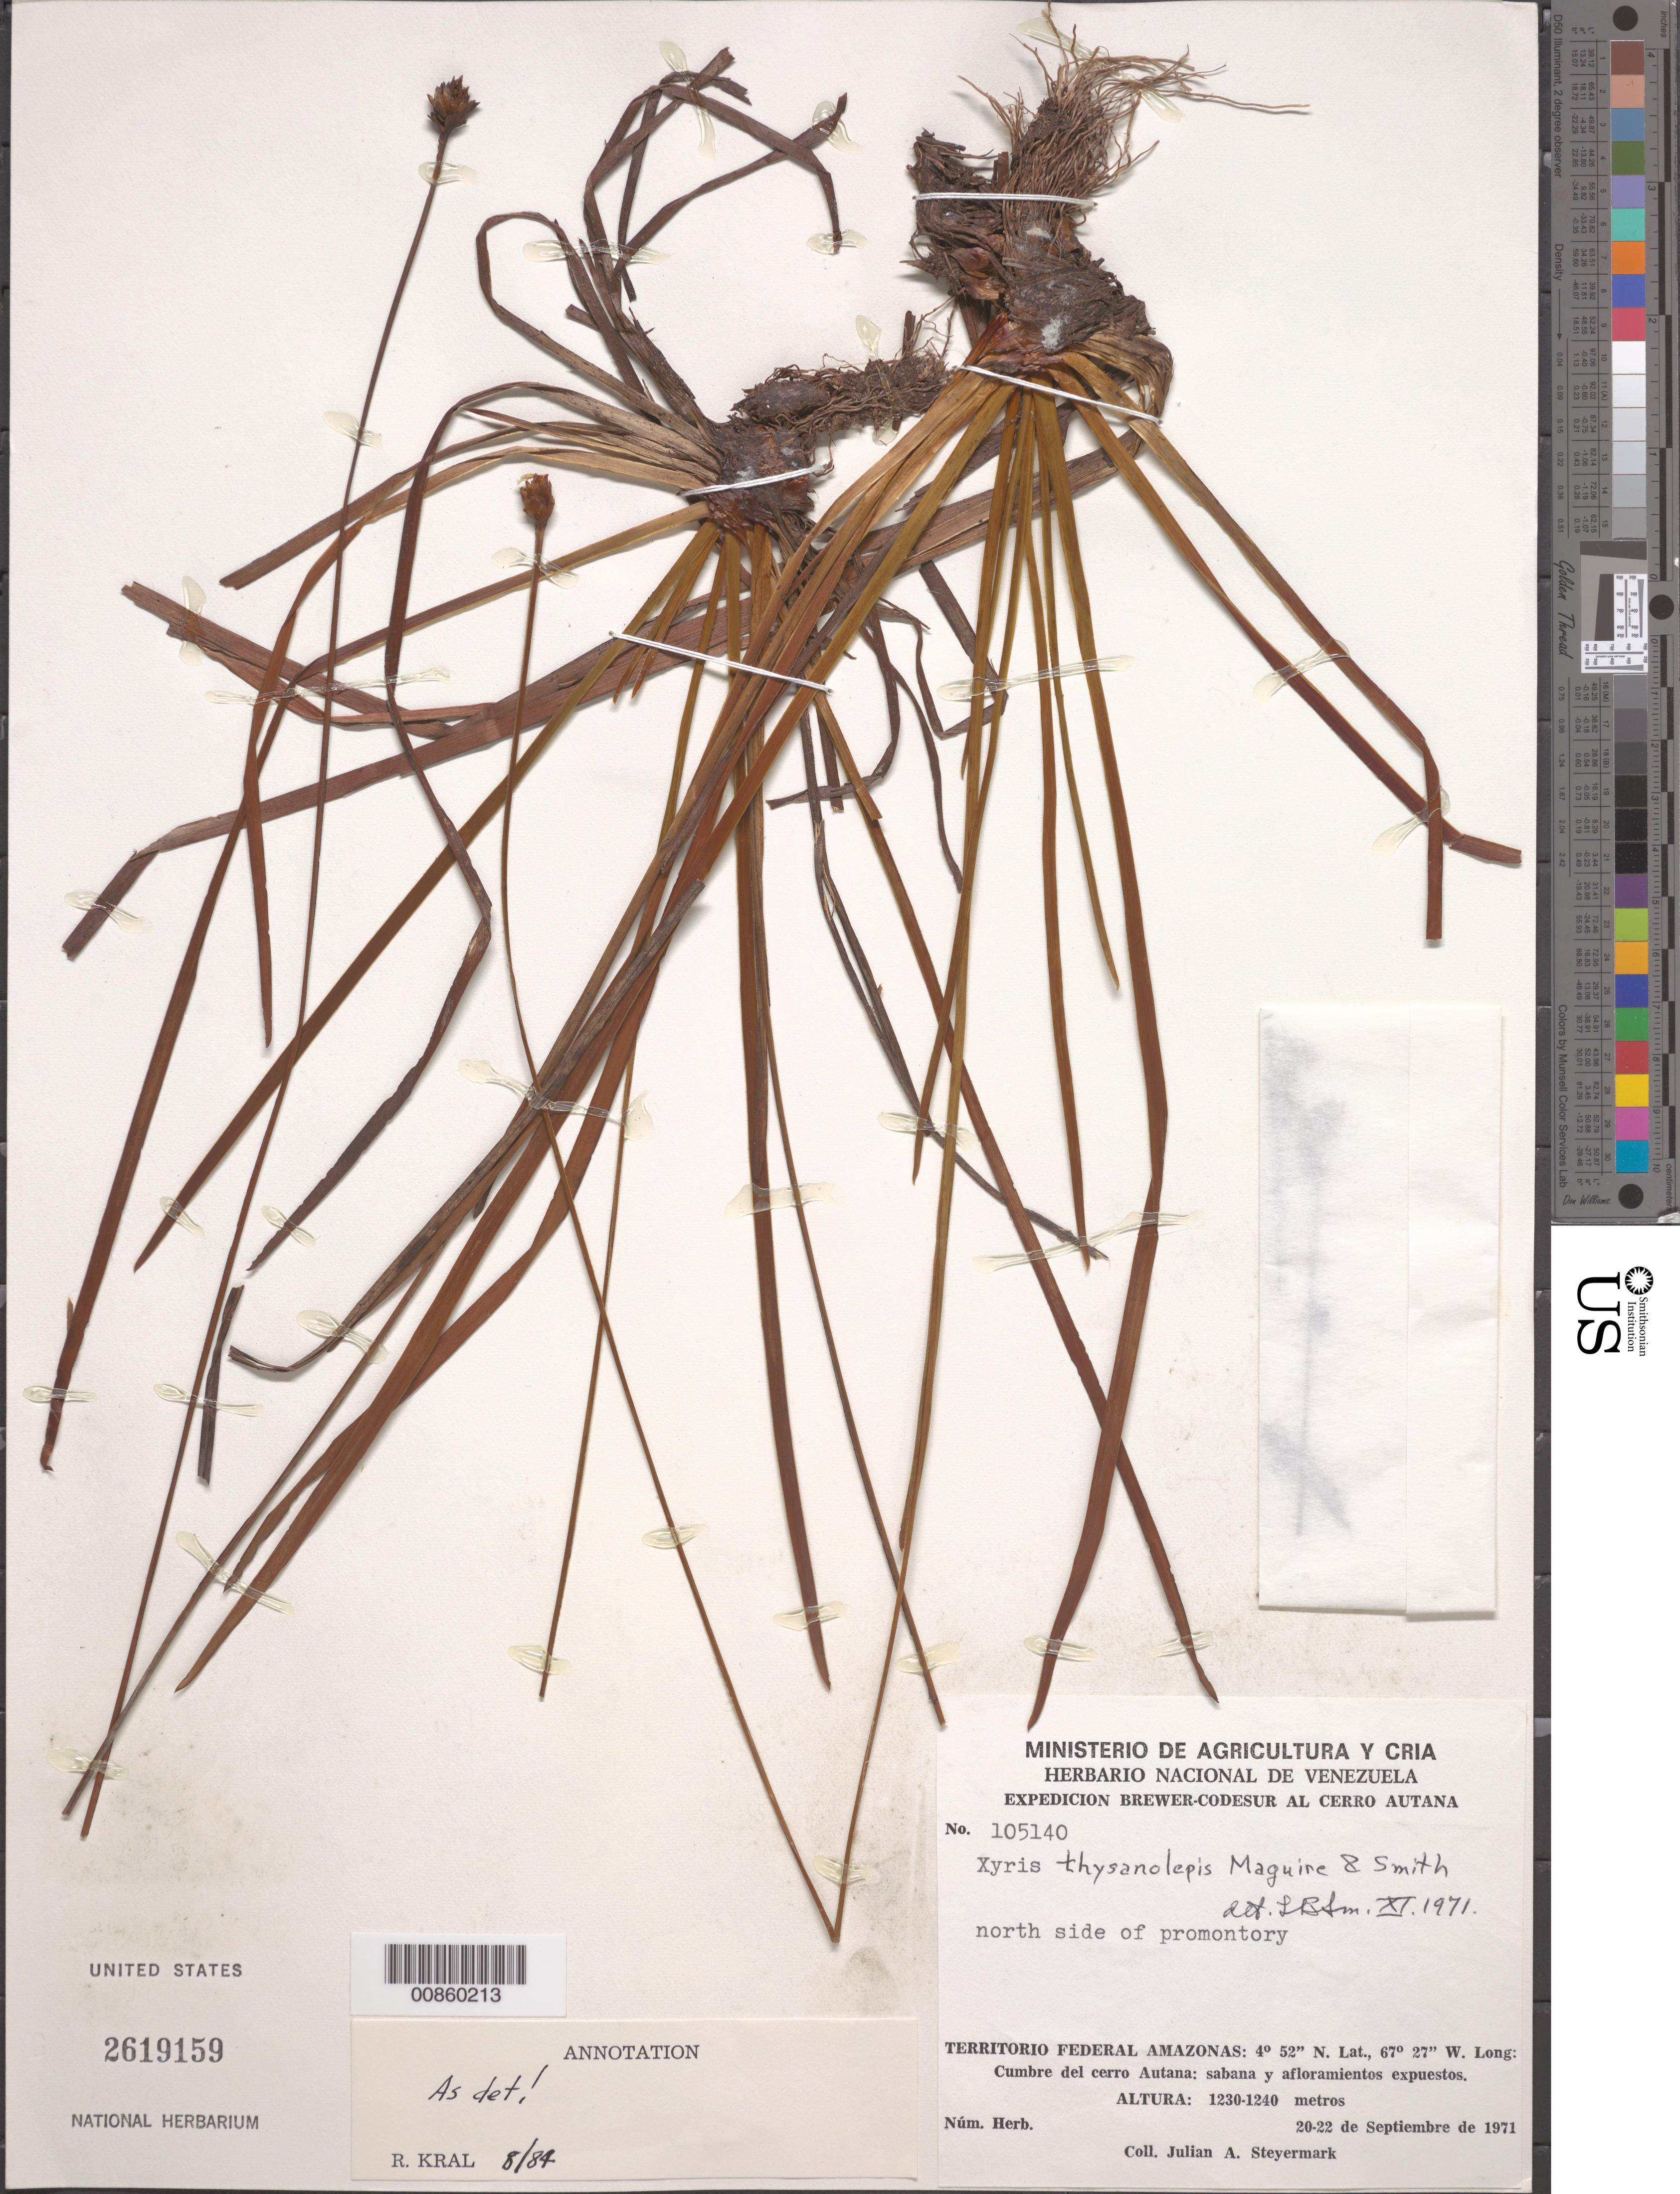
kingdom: Plantae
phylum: Tracheophyta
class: Liliopsida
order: Poales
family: Xyridaceae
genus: Xyris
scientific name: Xyris thysanolepis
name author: Maguire & L.B. Sm.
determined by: Kral, Robert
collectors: J. Steyermark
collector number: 105140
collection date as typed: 20-Sep-71 to 22-Sep-71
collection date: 1971-09-20/1971-09-22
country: Venezuela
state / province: Amazonas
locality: Cerro Autana, cumbre; on north side of promontory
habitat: Sabana y afloramientos expuestos.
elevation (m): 1230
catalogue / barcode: US 2619159